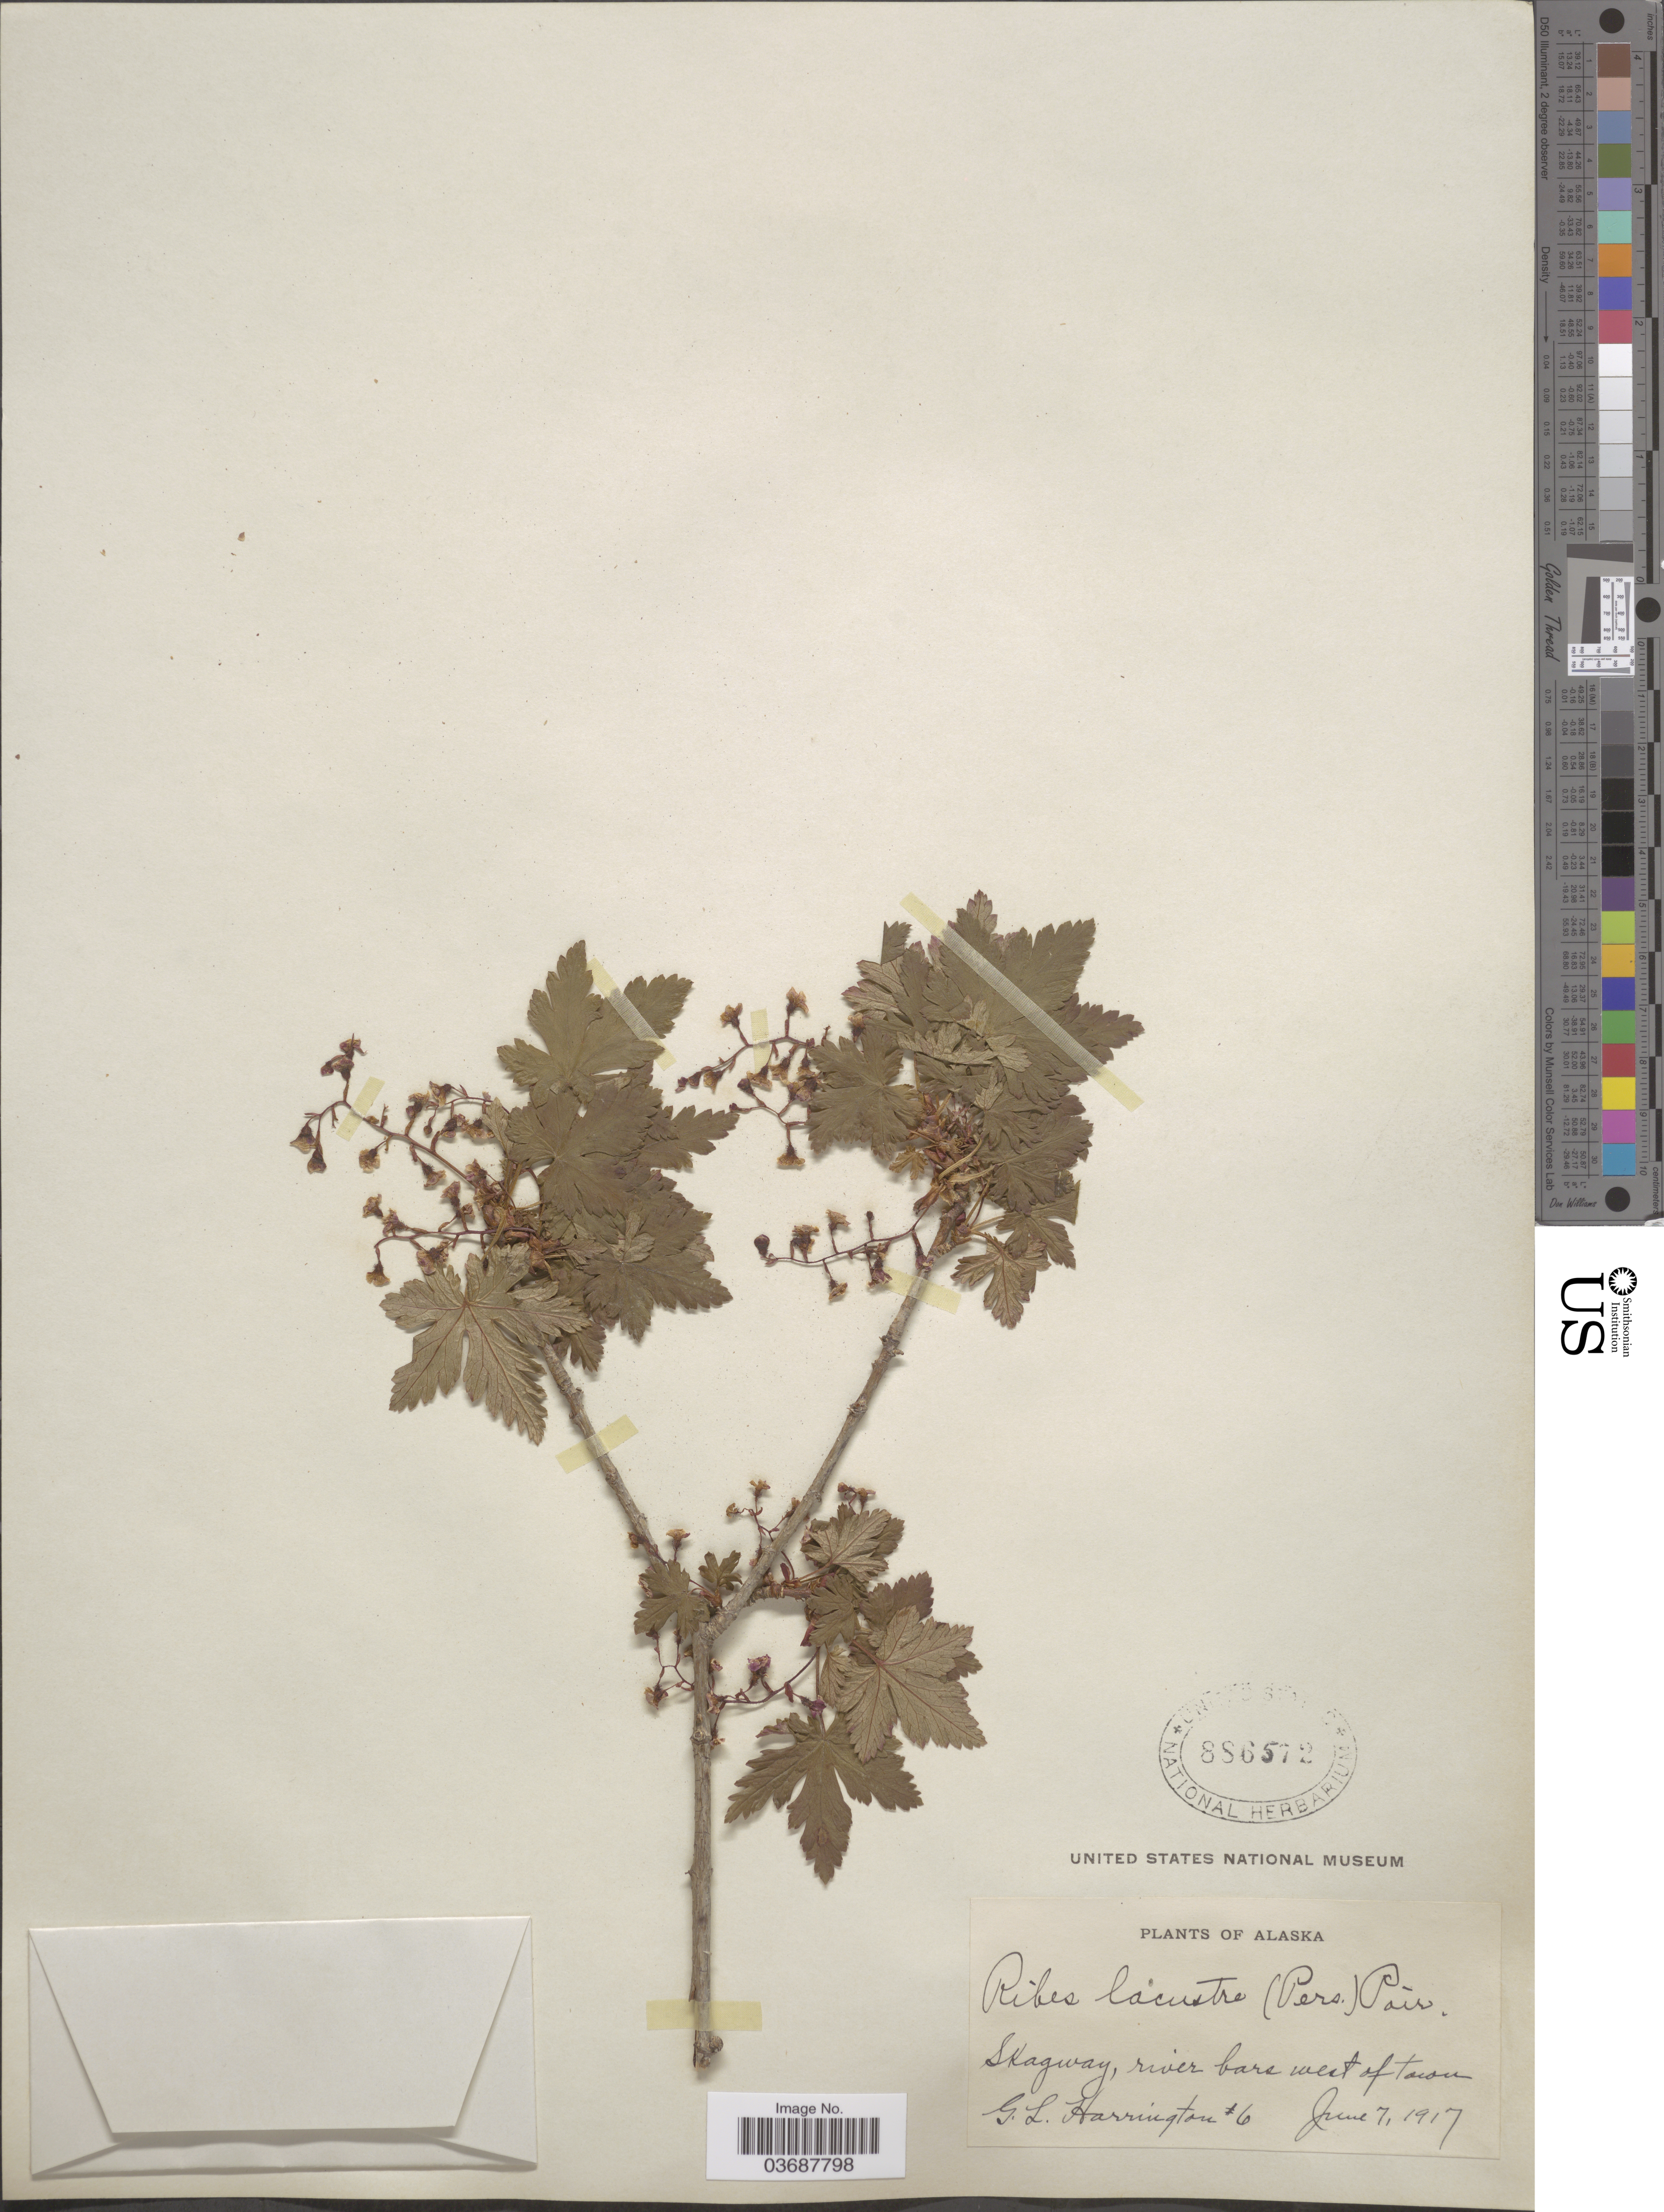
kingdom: Plantae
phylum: Tracheophyta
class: Magnoliopsida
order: Saxifragales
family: Grossulariaceae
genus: Ribes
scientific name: Ribes lacustre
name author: (Pers.) Poir.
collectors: G. Harrington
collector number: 6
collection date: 1917-06-07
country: United States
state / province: Alaska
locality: Skagway, river bars west of town.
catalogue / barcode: US 886572